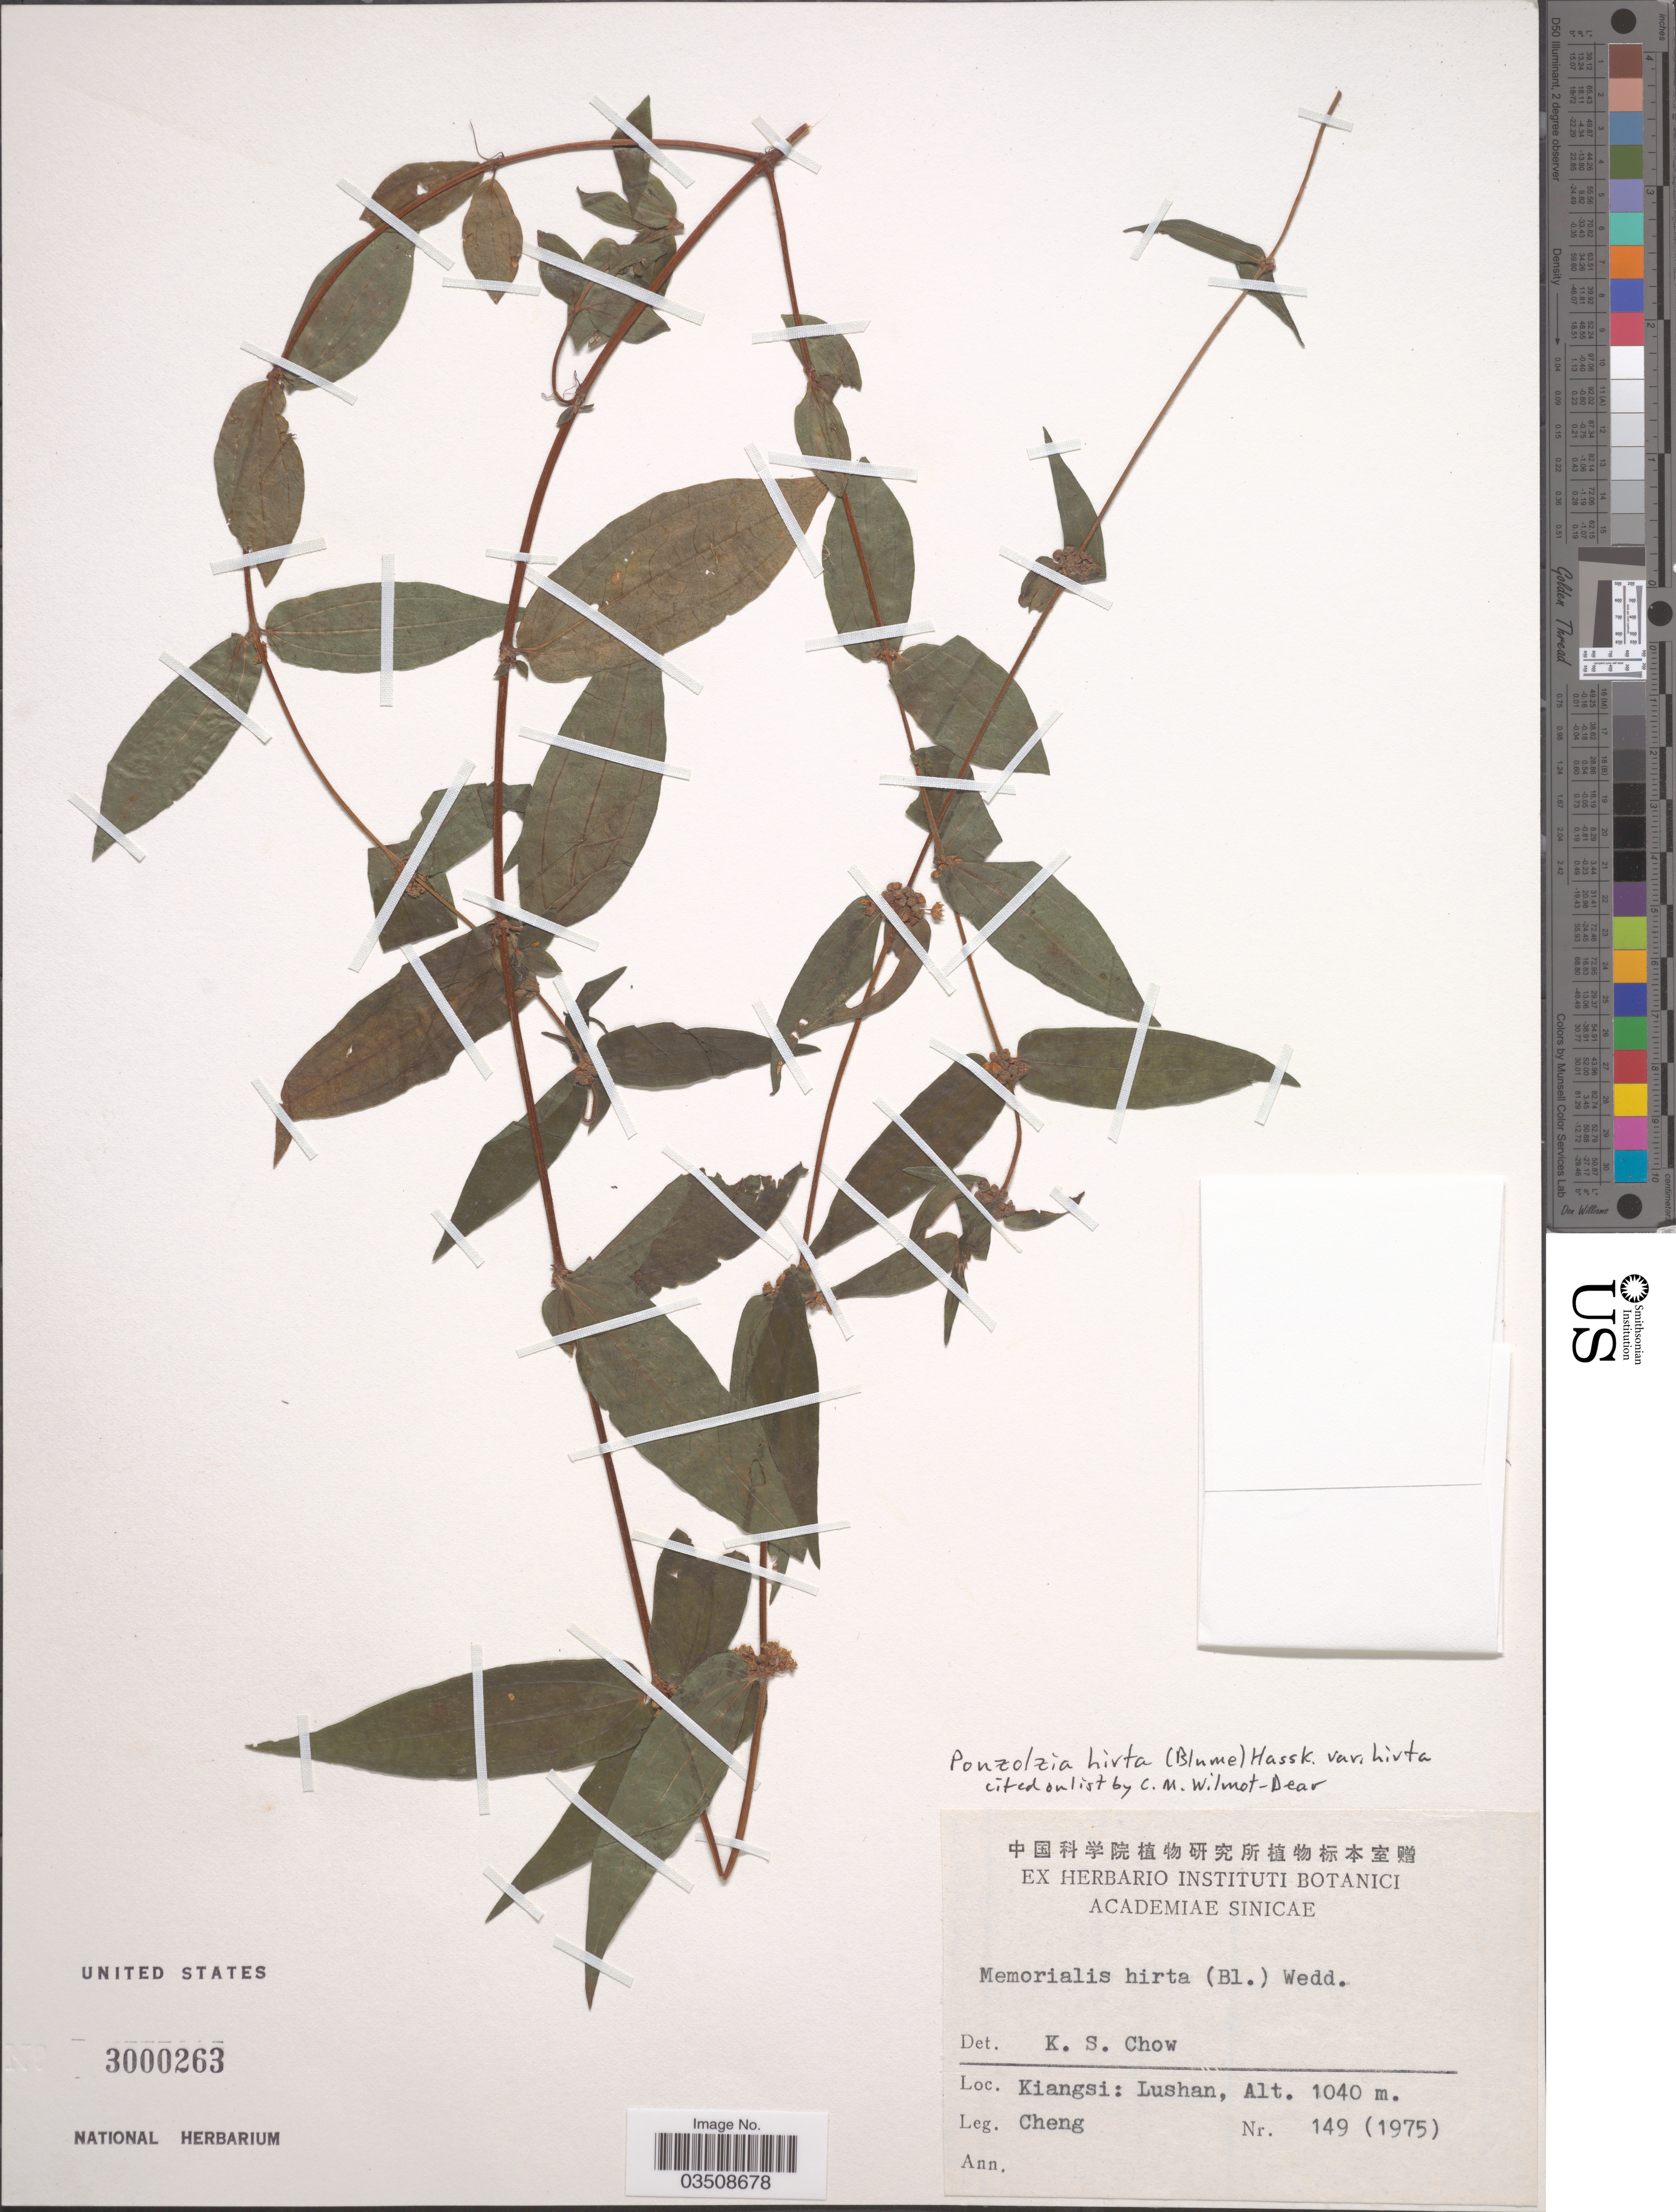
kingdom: Plantae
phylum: Tracheophyta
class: Magnoliopsida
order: Rosales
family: Urticaceae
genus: Gonostegia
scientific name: Gonostegia triandra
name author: (Blume) Miq.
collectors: -. Cheng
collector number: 149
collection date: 1975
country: China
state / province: Jiangxi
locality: Kiangsi: Lushan.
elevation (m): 1040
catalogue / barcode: US 3000263